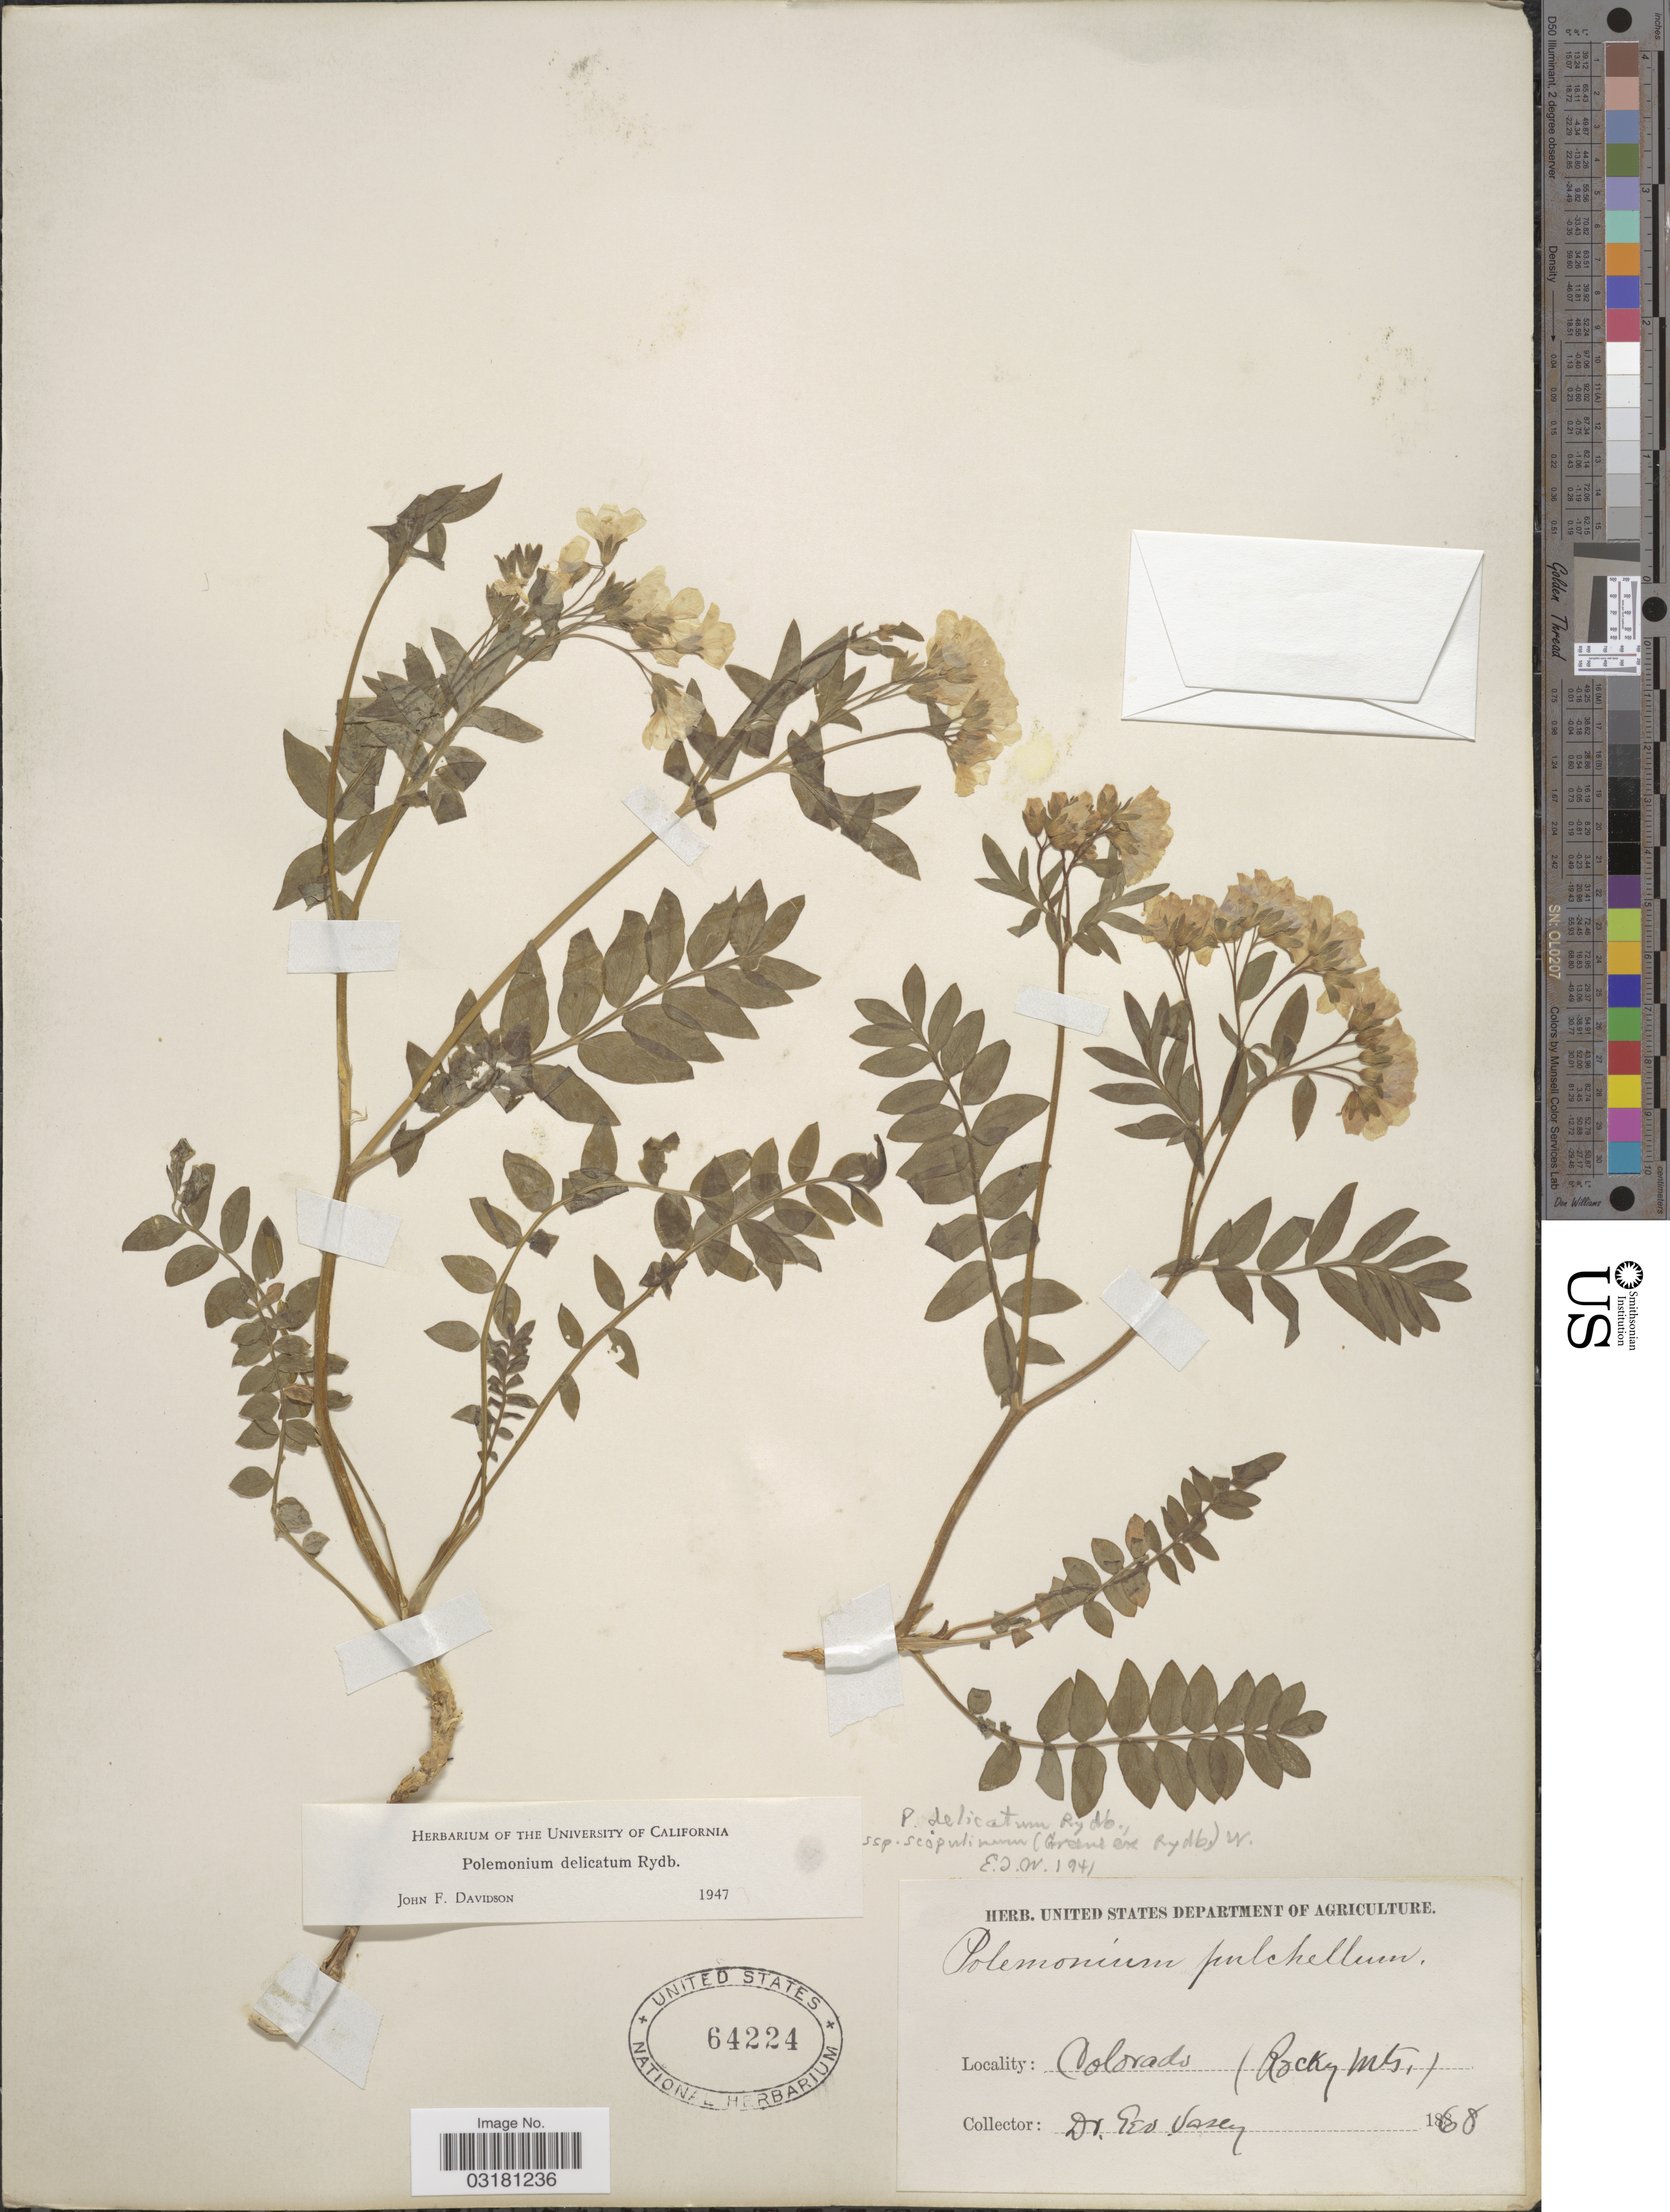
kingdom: Plantae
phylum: Tracheophyta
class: Magnoliopsida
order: Ericales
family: Polemoniaceae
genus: Polemonium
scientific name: Polemonium delicatum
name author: Rydb.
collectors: G. Vasey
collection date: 1868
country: United States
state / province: Colorado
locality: Rocky Mts.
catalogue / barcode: US 64224